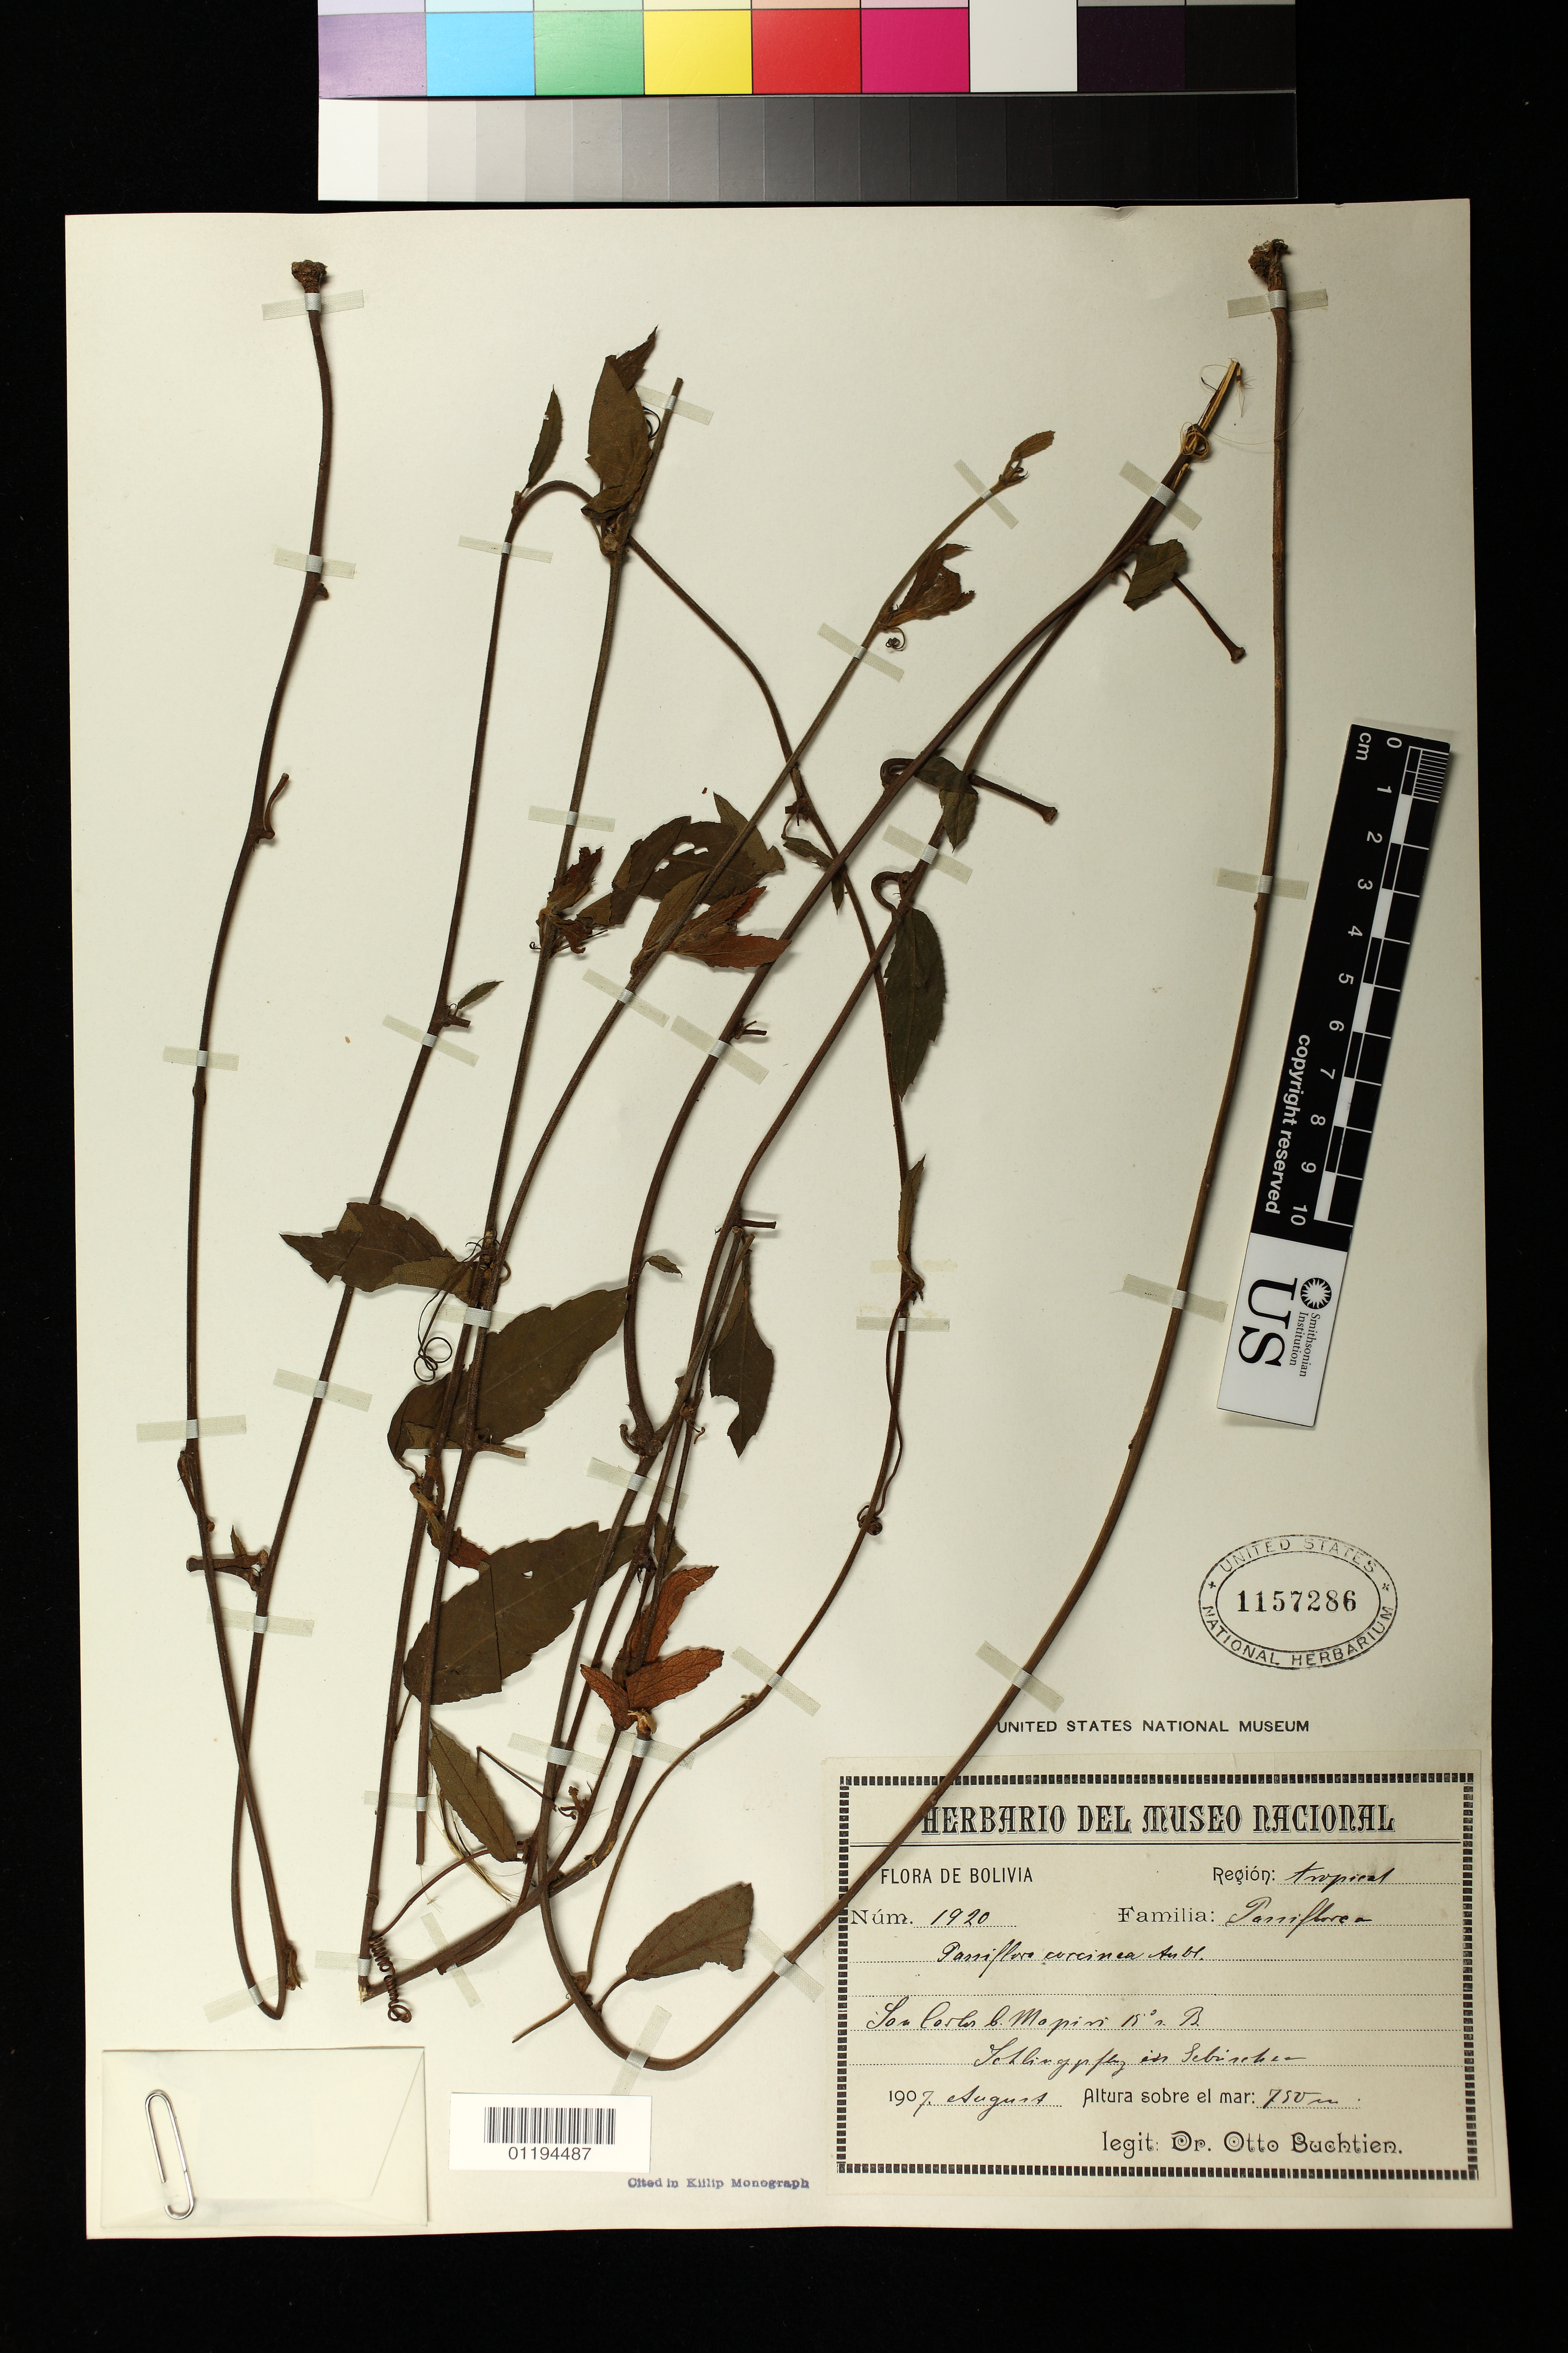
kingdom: Plantae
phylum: Tracheophyta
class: Magnoliopsida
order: Malpighiales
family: Passifloraceae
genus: Passiflora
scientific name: Passiflora coccinea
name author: Aubl.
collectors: O. Buchtien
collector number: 1920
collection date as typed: Aug 1907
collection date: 1907-08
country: Bolivia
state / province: La Paz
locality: Mapiri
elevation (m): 750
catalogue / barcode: US 1157286